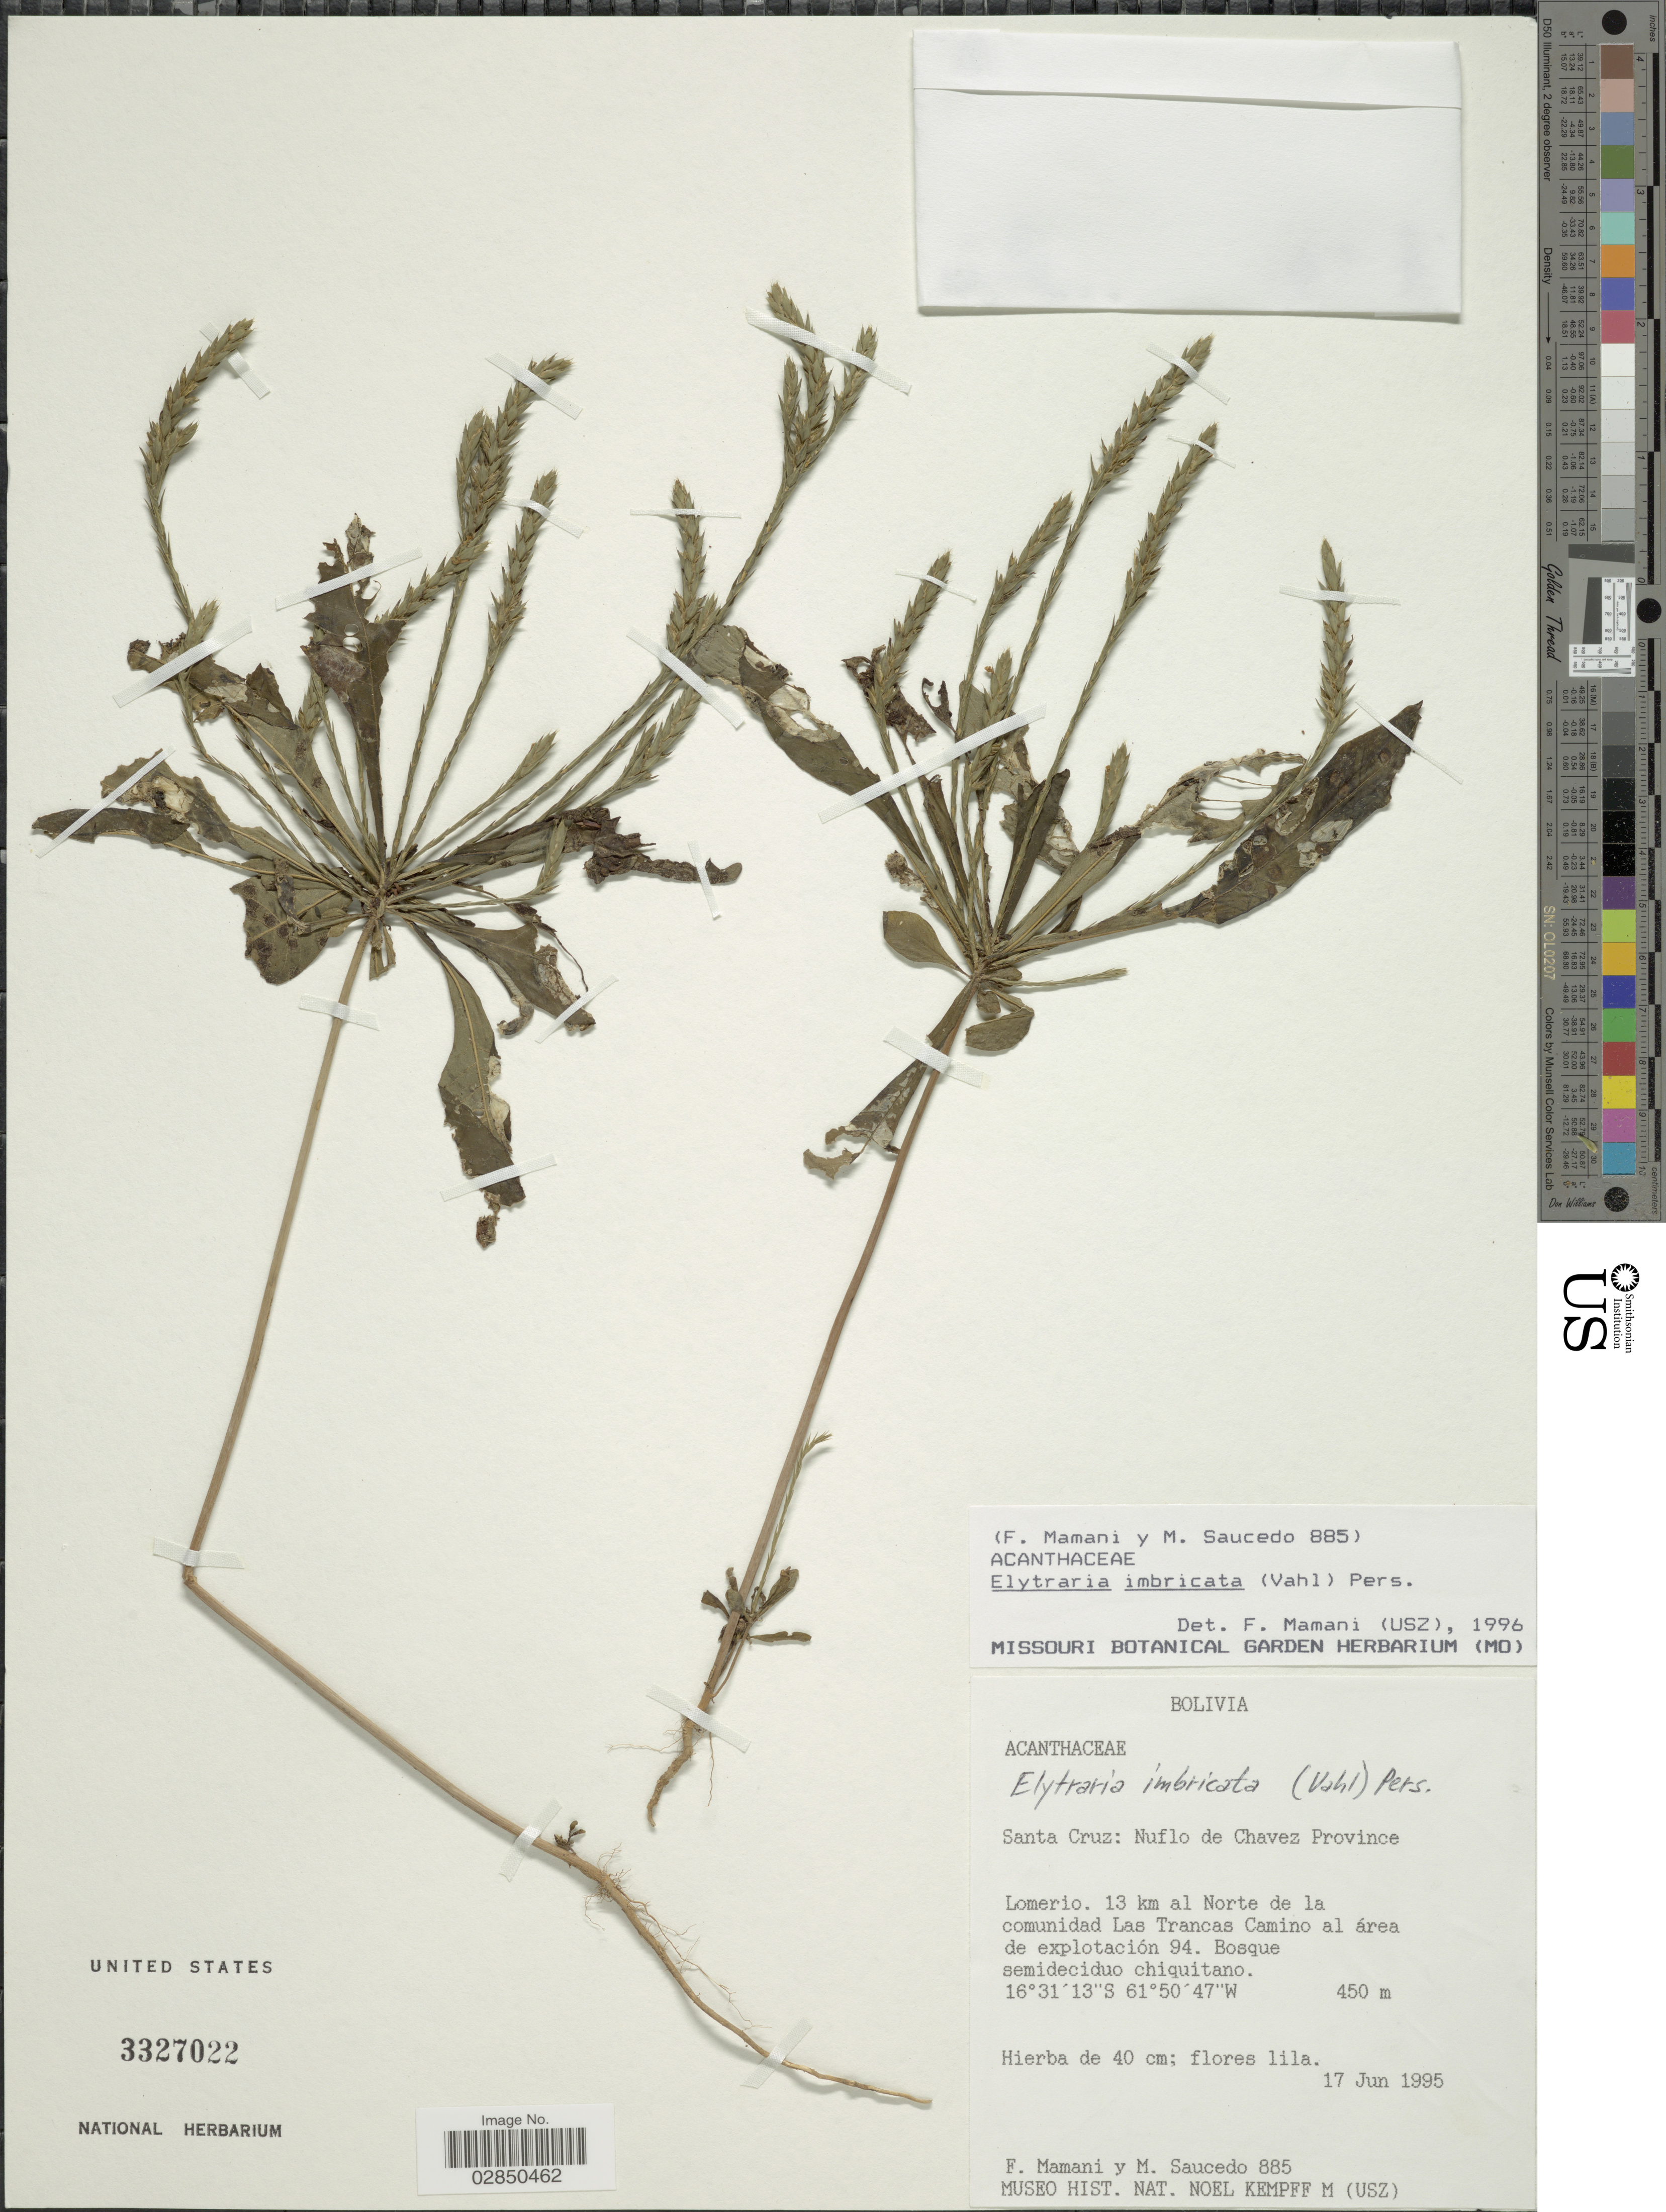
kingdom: Plantae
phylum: Tracheophyta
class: Magnoliopsida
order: Lamiales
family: Acanthaceae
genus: Elytraria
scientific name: Elytraria imbricata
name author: (Vahl) Pers.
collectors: F. Mamani & M. Saucedo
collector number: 885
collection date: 1995-06-17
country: Bolivia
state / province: Santa Cruz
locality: Nuflo de Chavez Province. Lomerio. 13 km al Norte de la comunidad Las Trancas Camino al área de explotación 94.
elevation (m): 450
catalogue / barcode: US 3327022